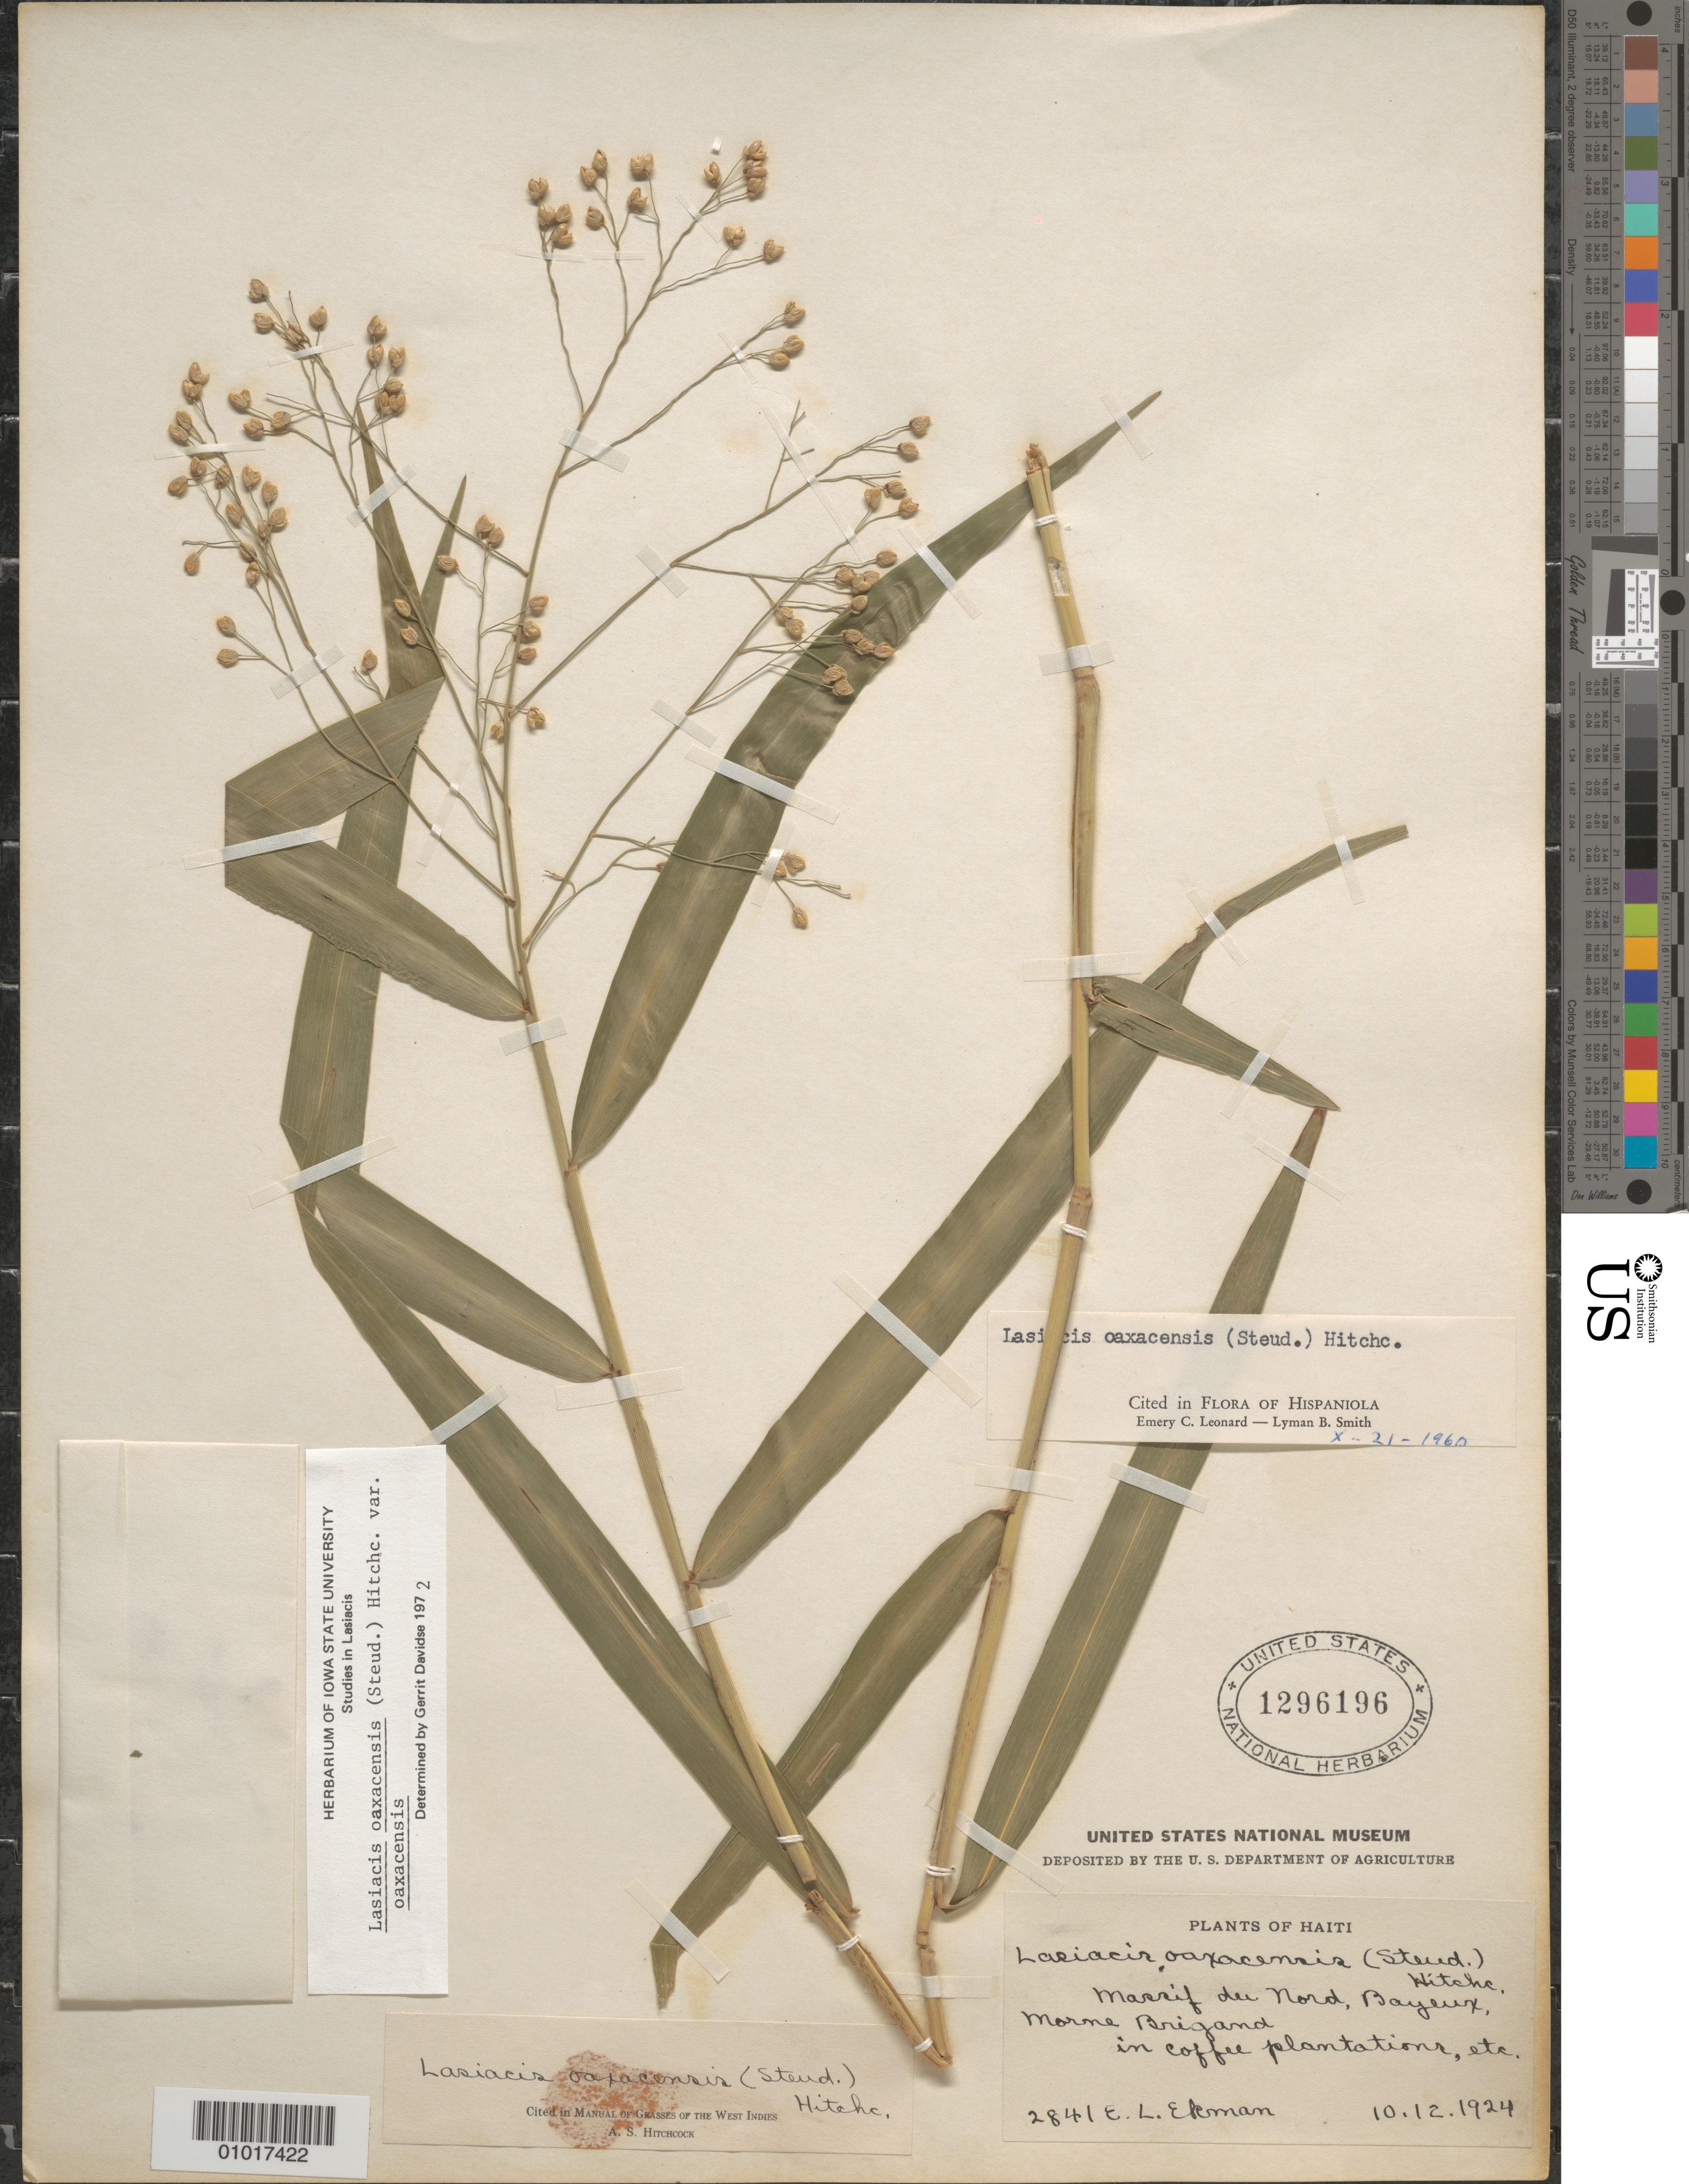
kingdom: Plantae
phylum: Tracheophyta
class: Liliopsida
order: Poales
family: Poaceae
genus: Lasiacis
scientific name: Lasiacis oaxacensis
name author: (Steud.) Hitchc.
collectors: E. L. Ekman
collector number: H 2841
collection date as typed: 10 Dec 1924 or 12 Oct 1924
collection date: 1924-10-12 or 1924-12-10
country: Haiti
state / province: Nord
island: Hispaniola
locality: Massif du Nord, Bayeux, Morne Brigand, in coffee plantations, etc.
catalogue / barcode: US 1296196